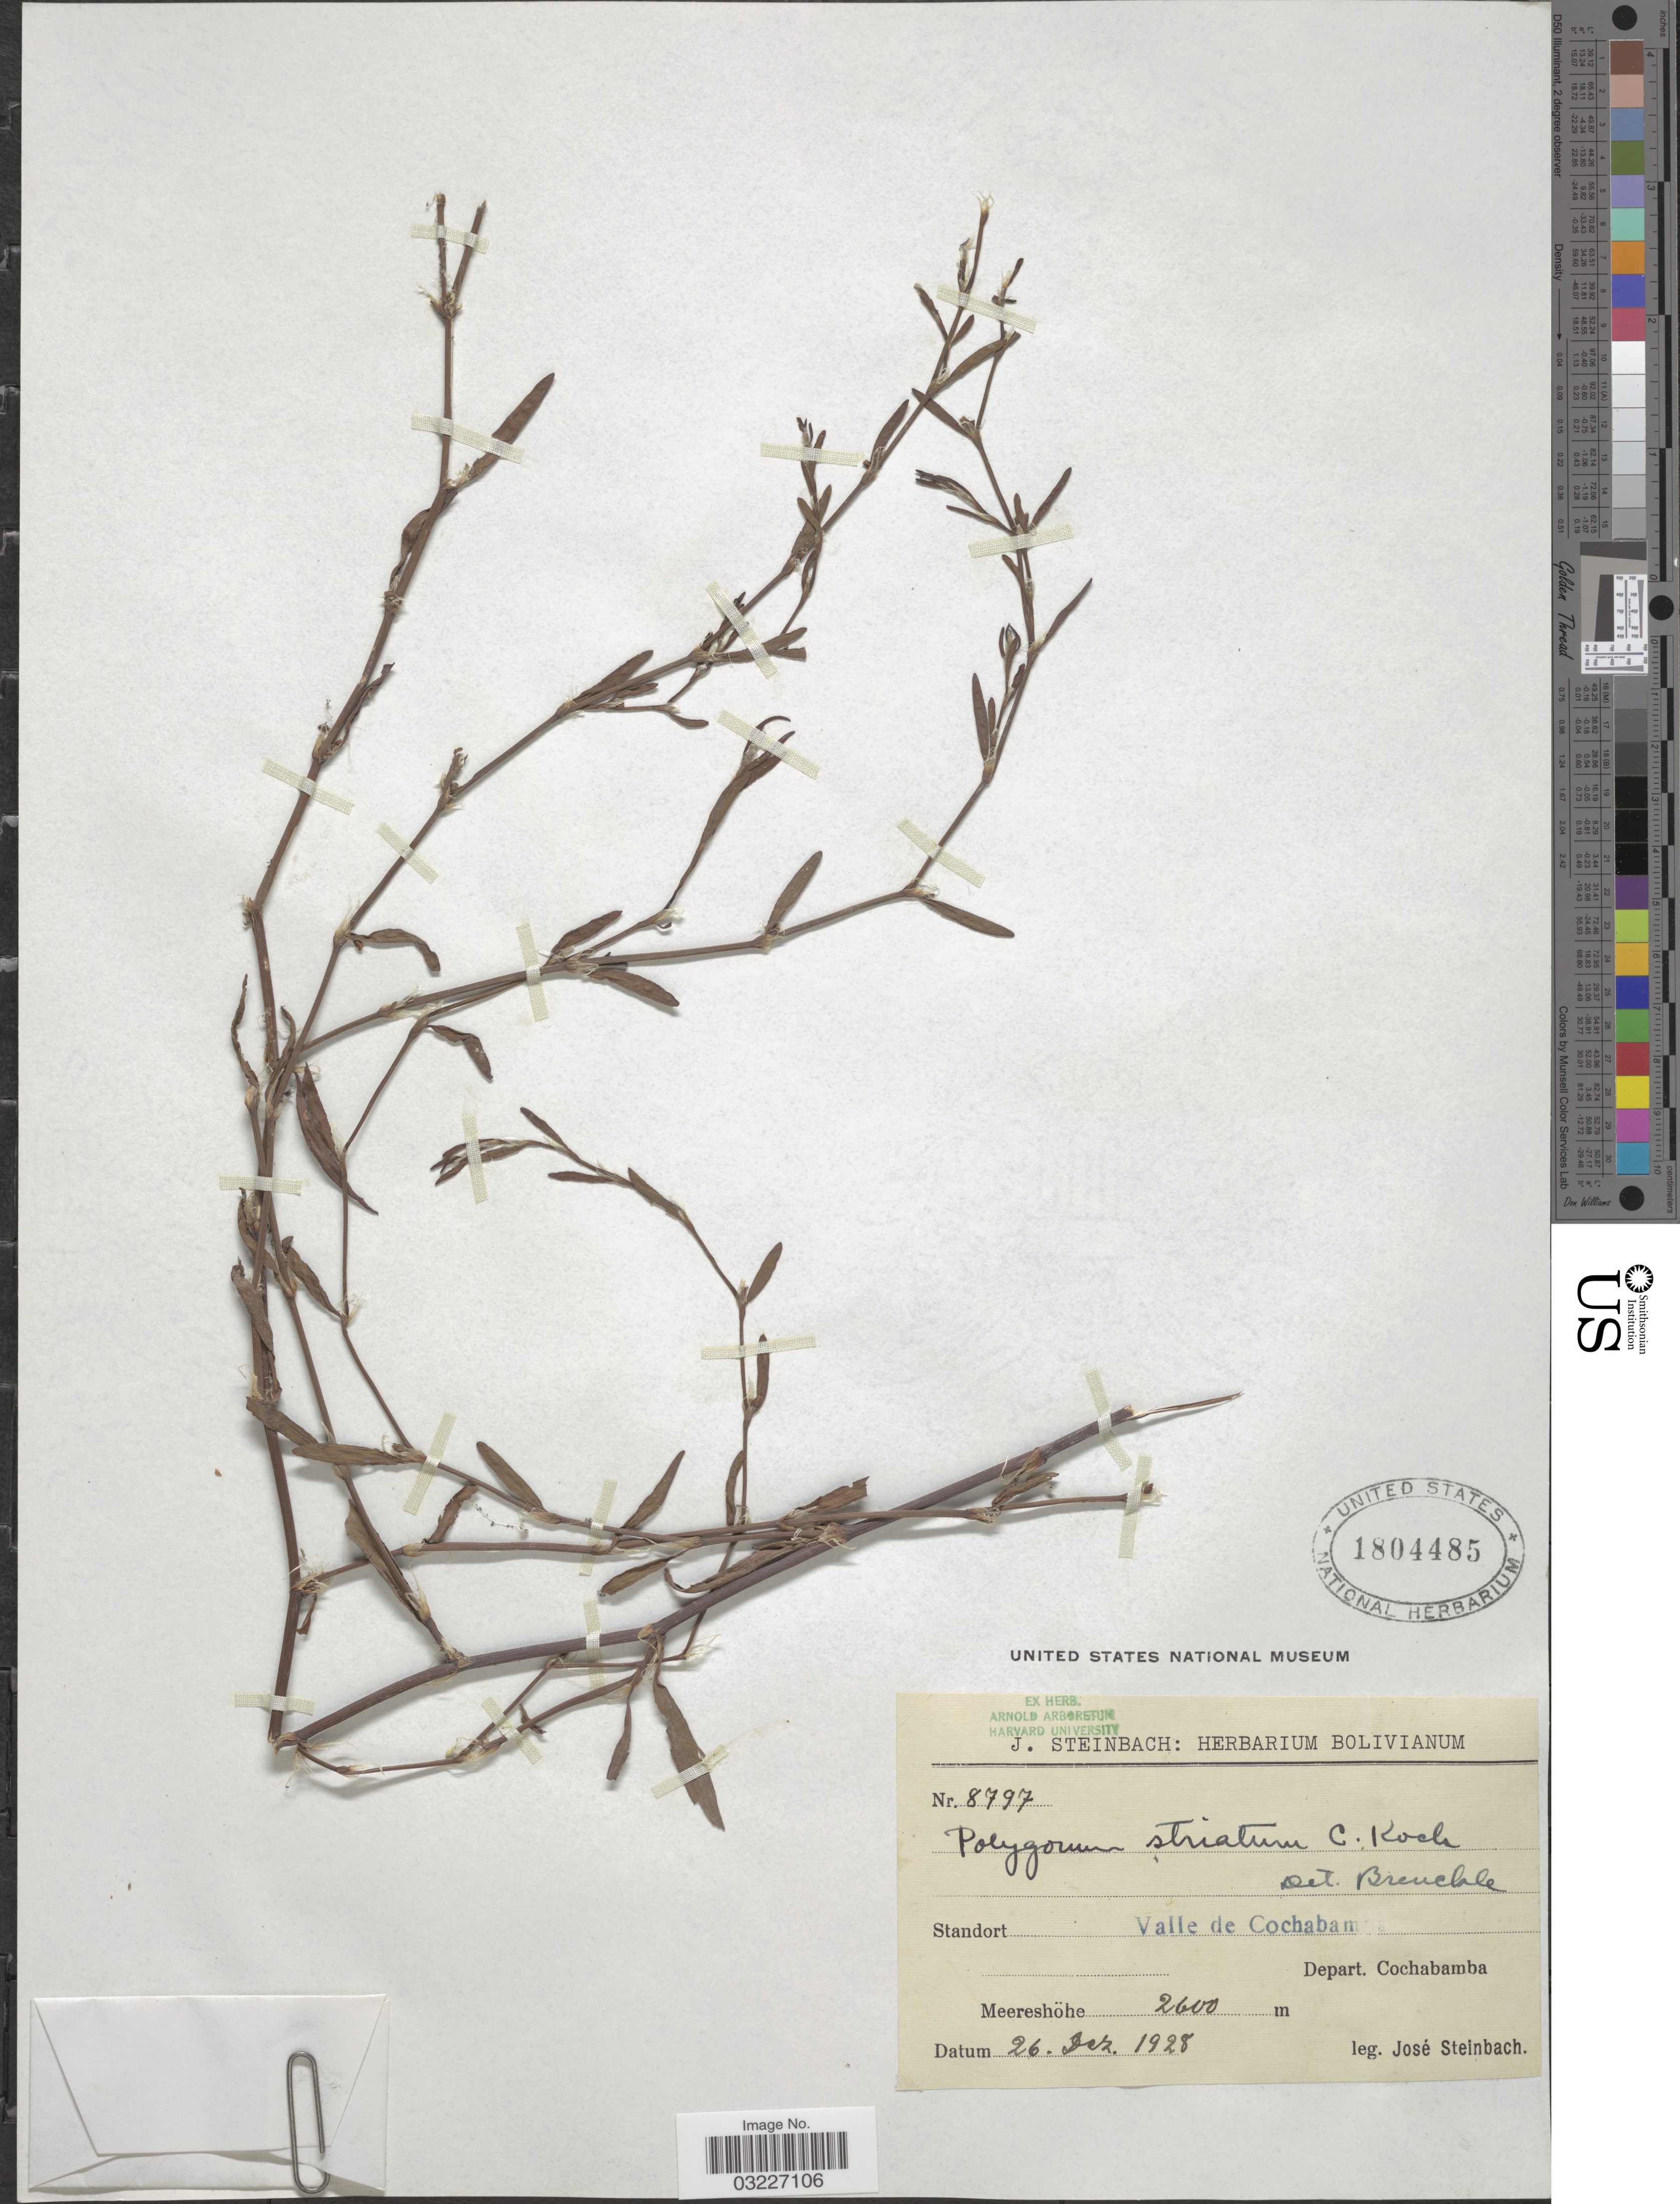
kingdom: Plantae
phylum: Tracheophyta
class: Magnoliopsida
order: Caryophyllales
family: Polygonaceae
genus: Polygonum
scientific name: Polygonum striatum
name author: K. Koch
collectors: J. Steinbach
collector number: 8797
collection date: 1928-12-26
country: Bolivia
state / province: Cochabamba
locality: Valle de Cochabamba.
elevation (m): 2600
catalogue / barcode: US 1804485